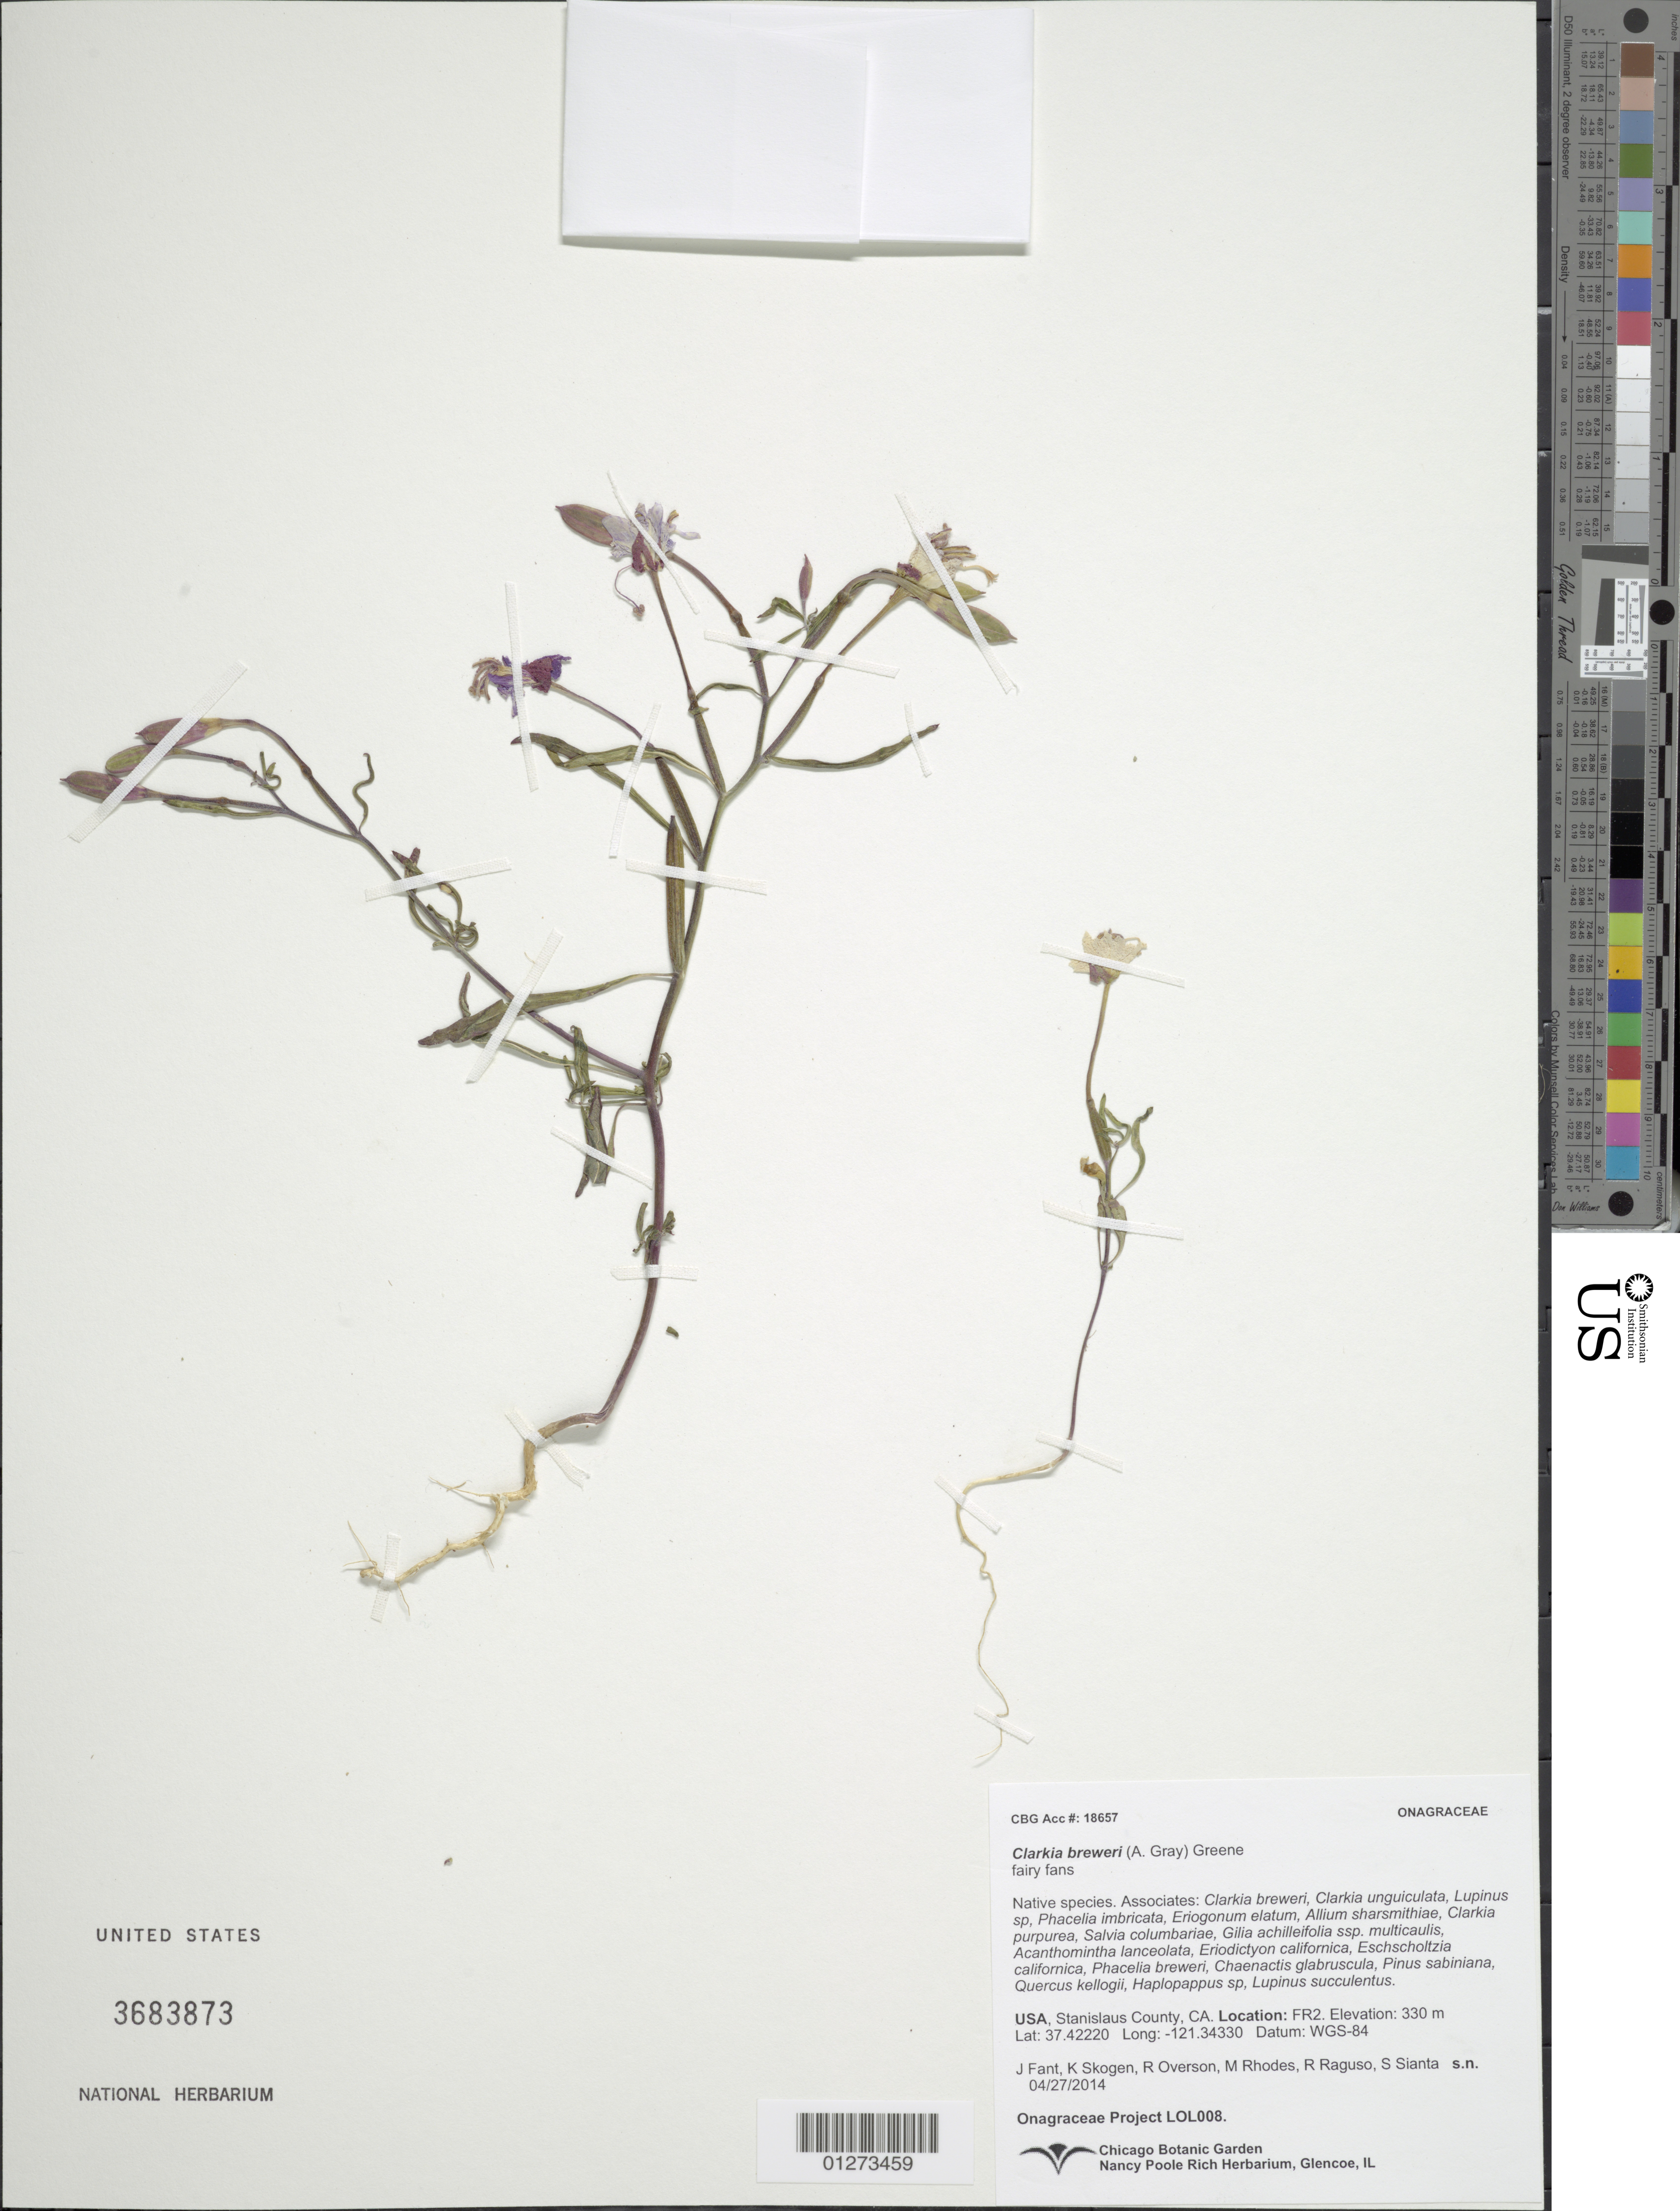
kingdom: Plantae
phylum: Tracheophyta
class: Magnoliopsida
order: Myrtales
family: Onagraceae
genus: Clarkia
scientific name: Clarkia breweri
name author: (A. Gray) Greene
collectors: Onagraceae Project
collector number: LOL 008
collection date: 2014-04-27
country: United States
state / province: California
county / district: Stanislaus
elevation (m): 330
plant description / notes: CHIC, US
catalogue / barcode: US 3683873